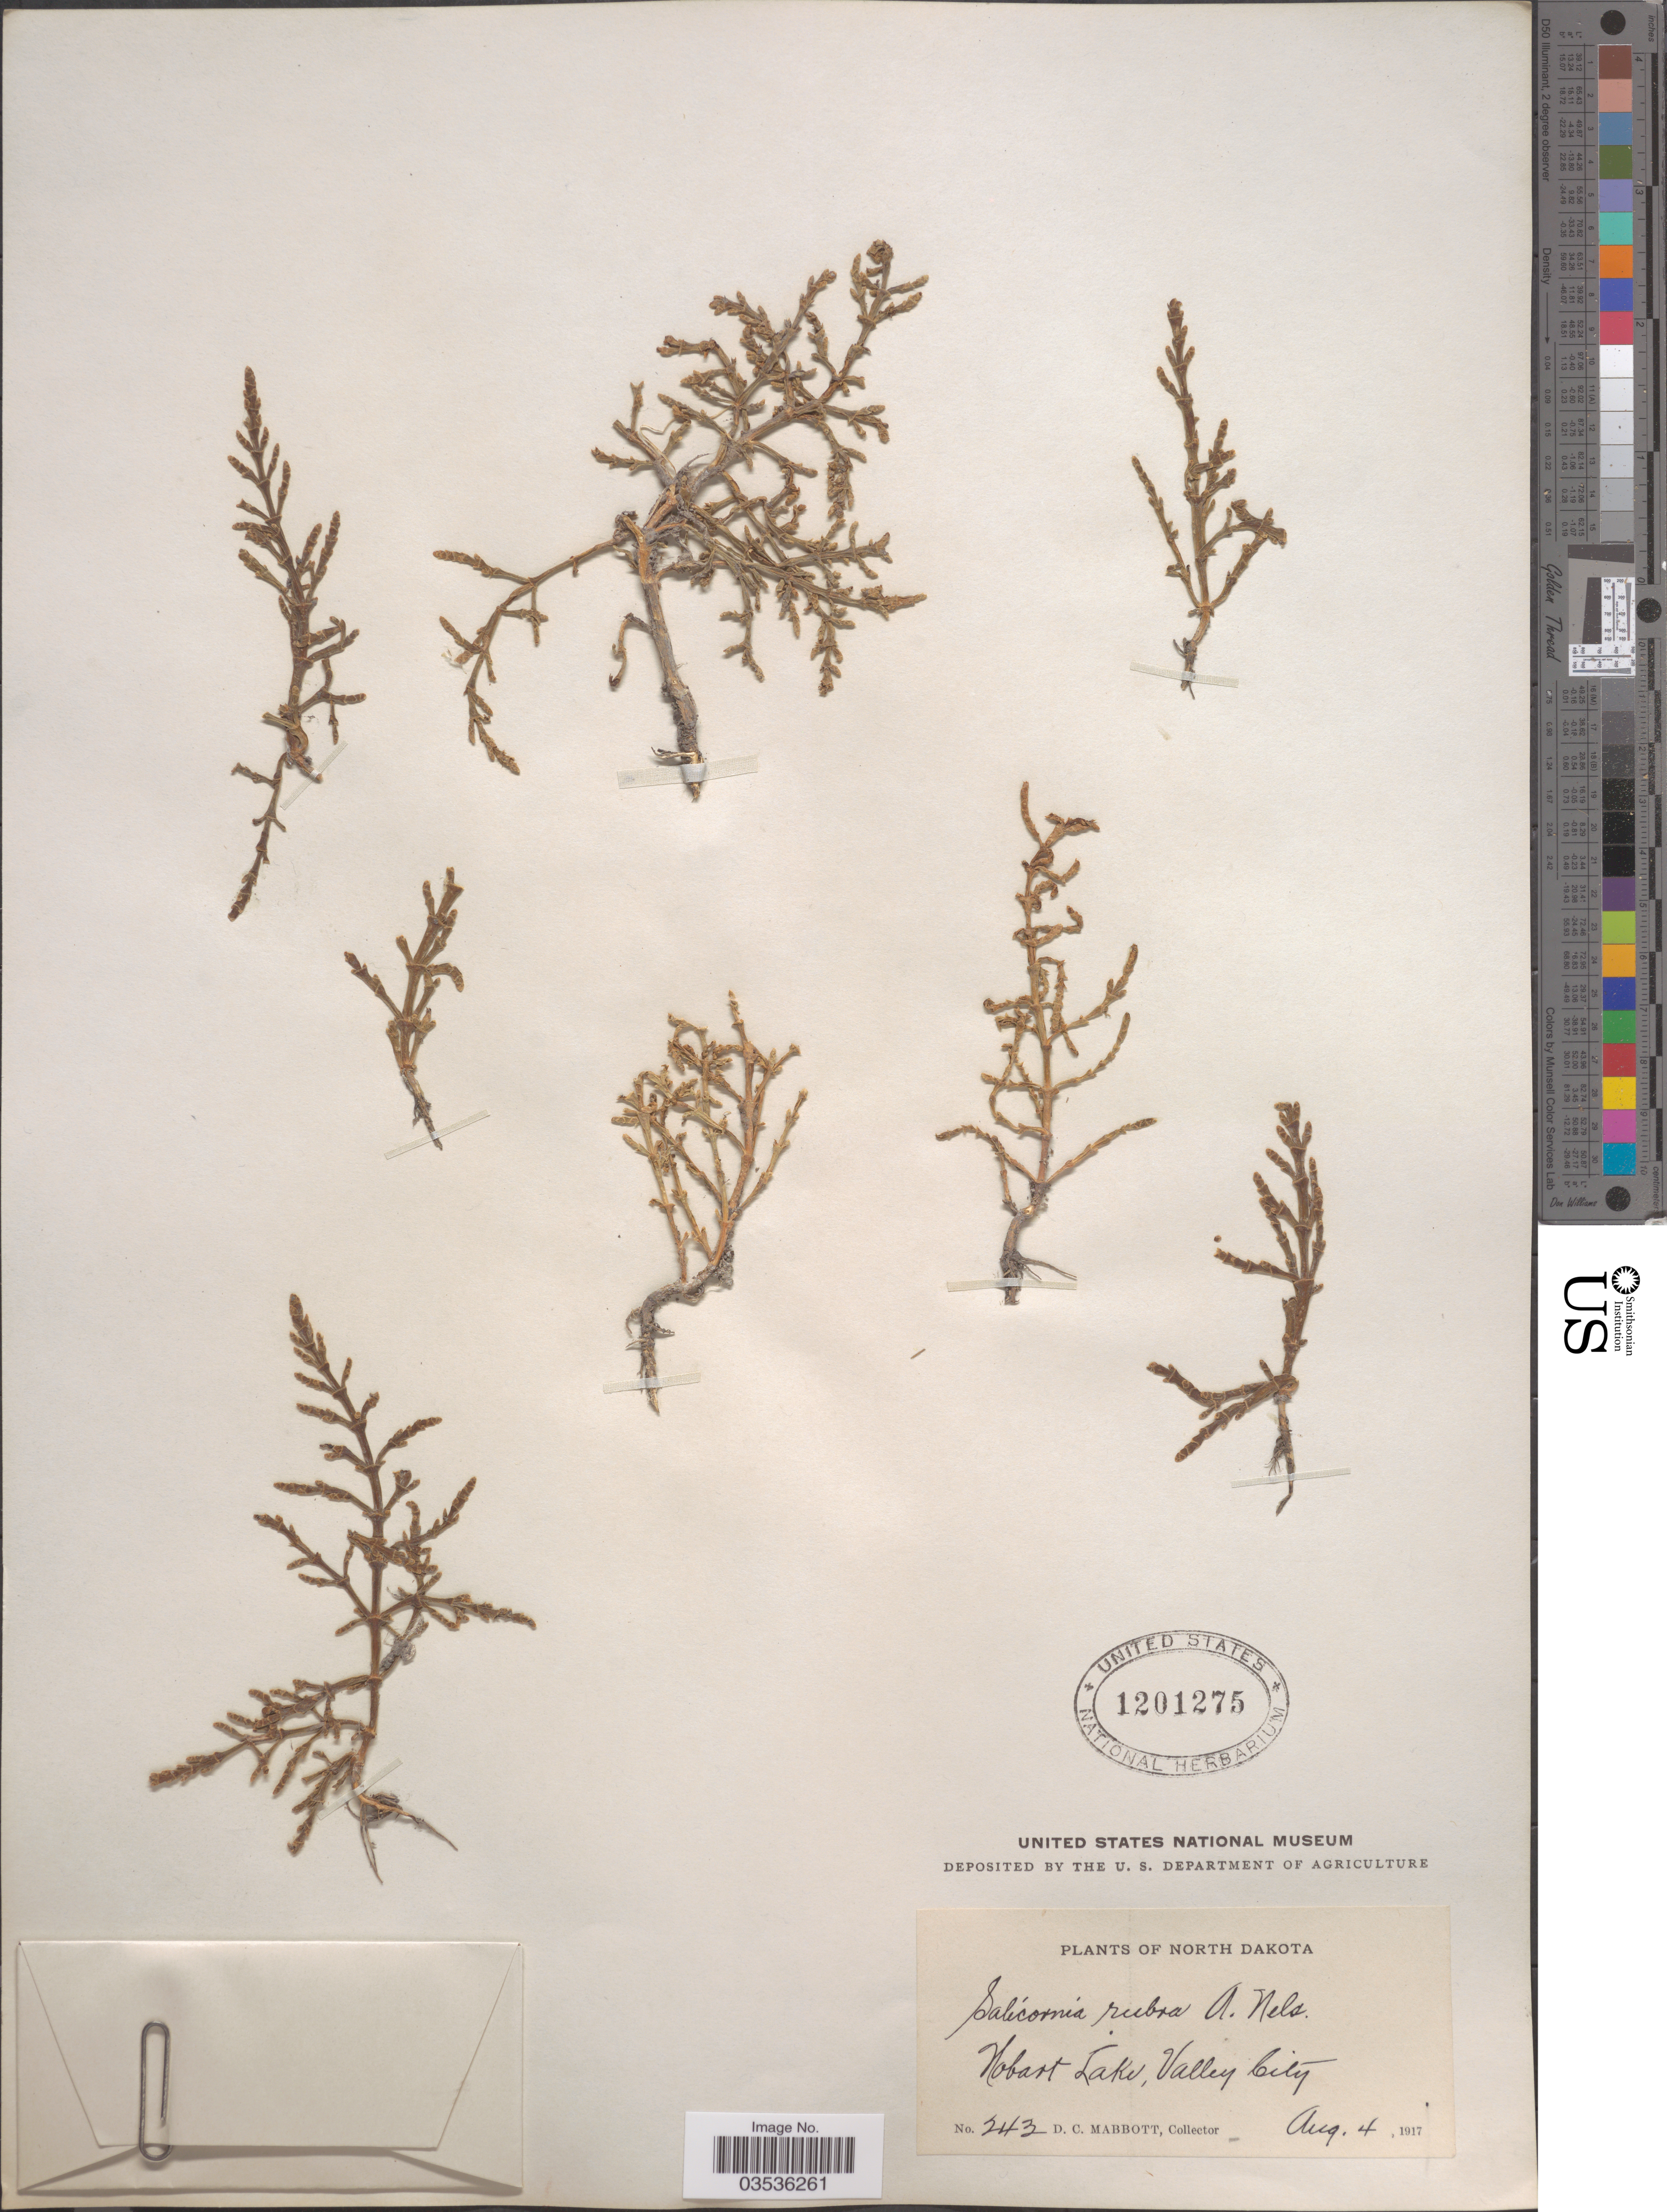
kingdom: Plantae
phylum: Tracheophyta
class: Magnoliopsida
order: Caryophyllales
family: Amaranthaceae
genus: Salicornia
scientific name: Salicornia rubra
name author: A. Nelson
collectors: D. Mabbott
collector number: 243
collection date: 1917-08-04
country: United States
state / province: North Dakota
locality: Hobart Lake, Valley City.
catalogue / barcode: US 1201275